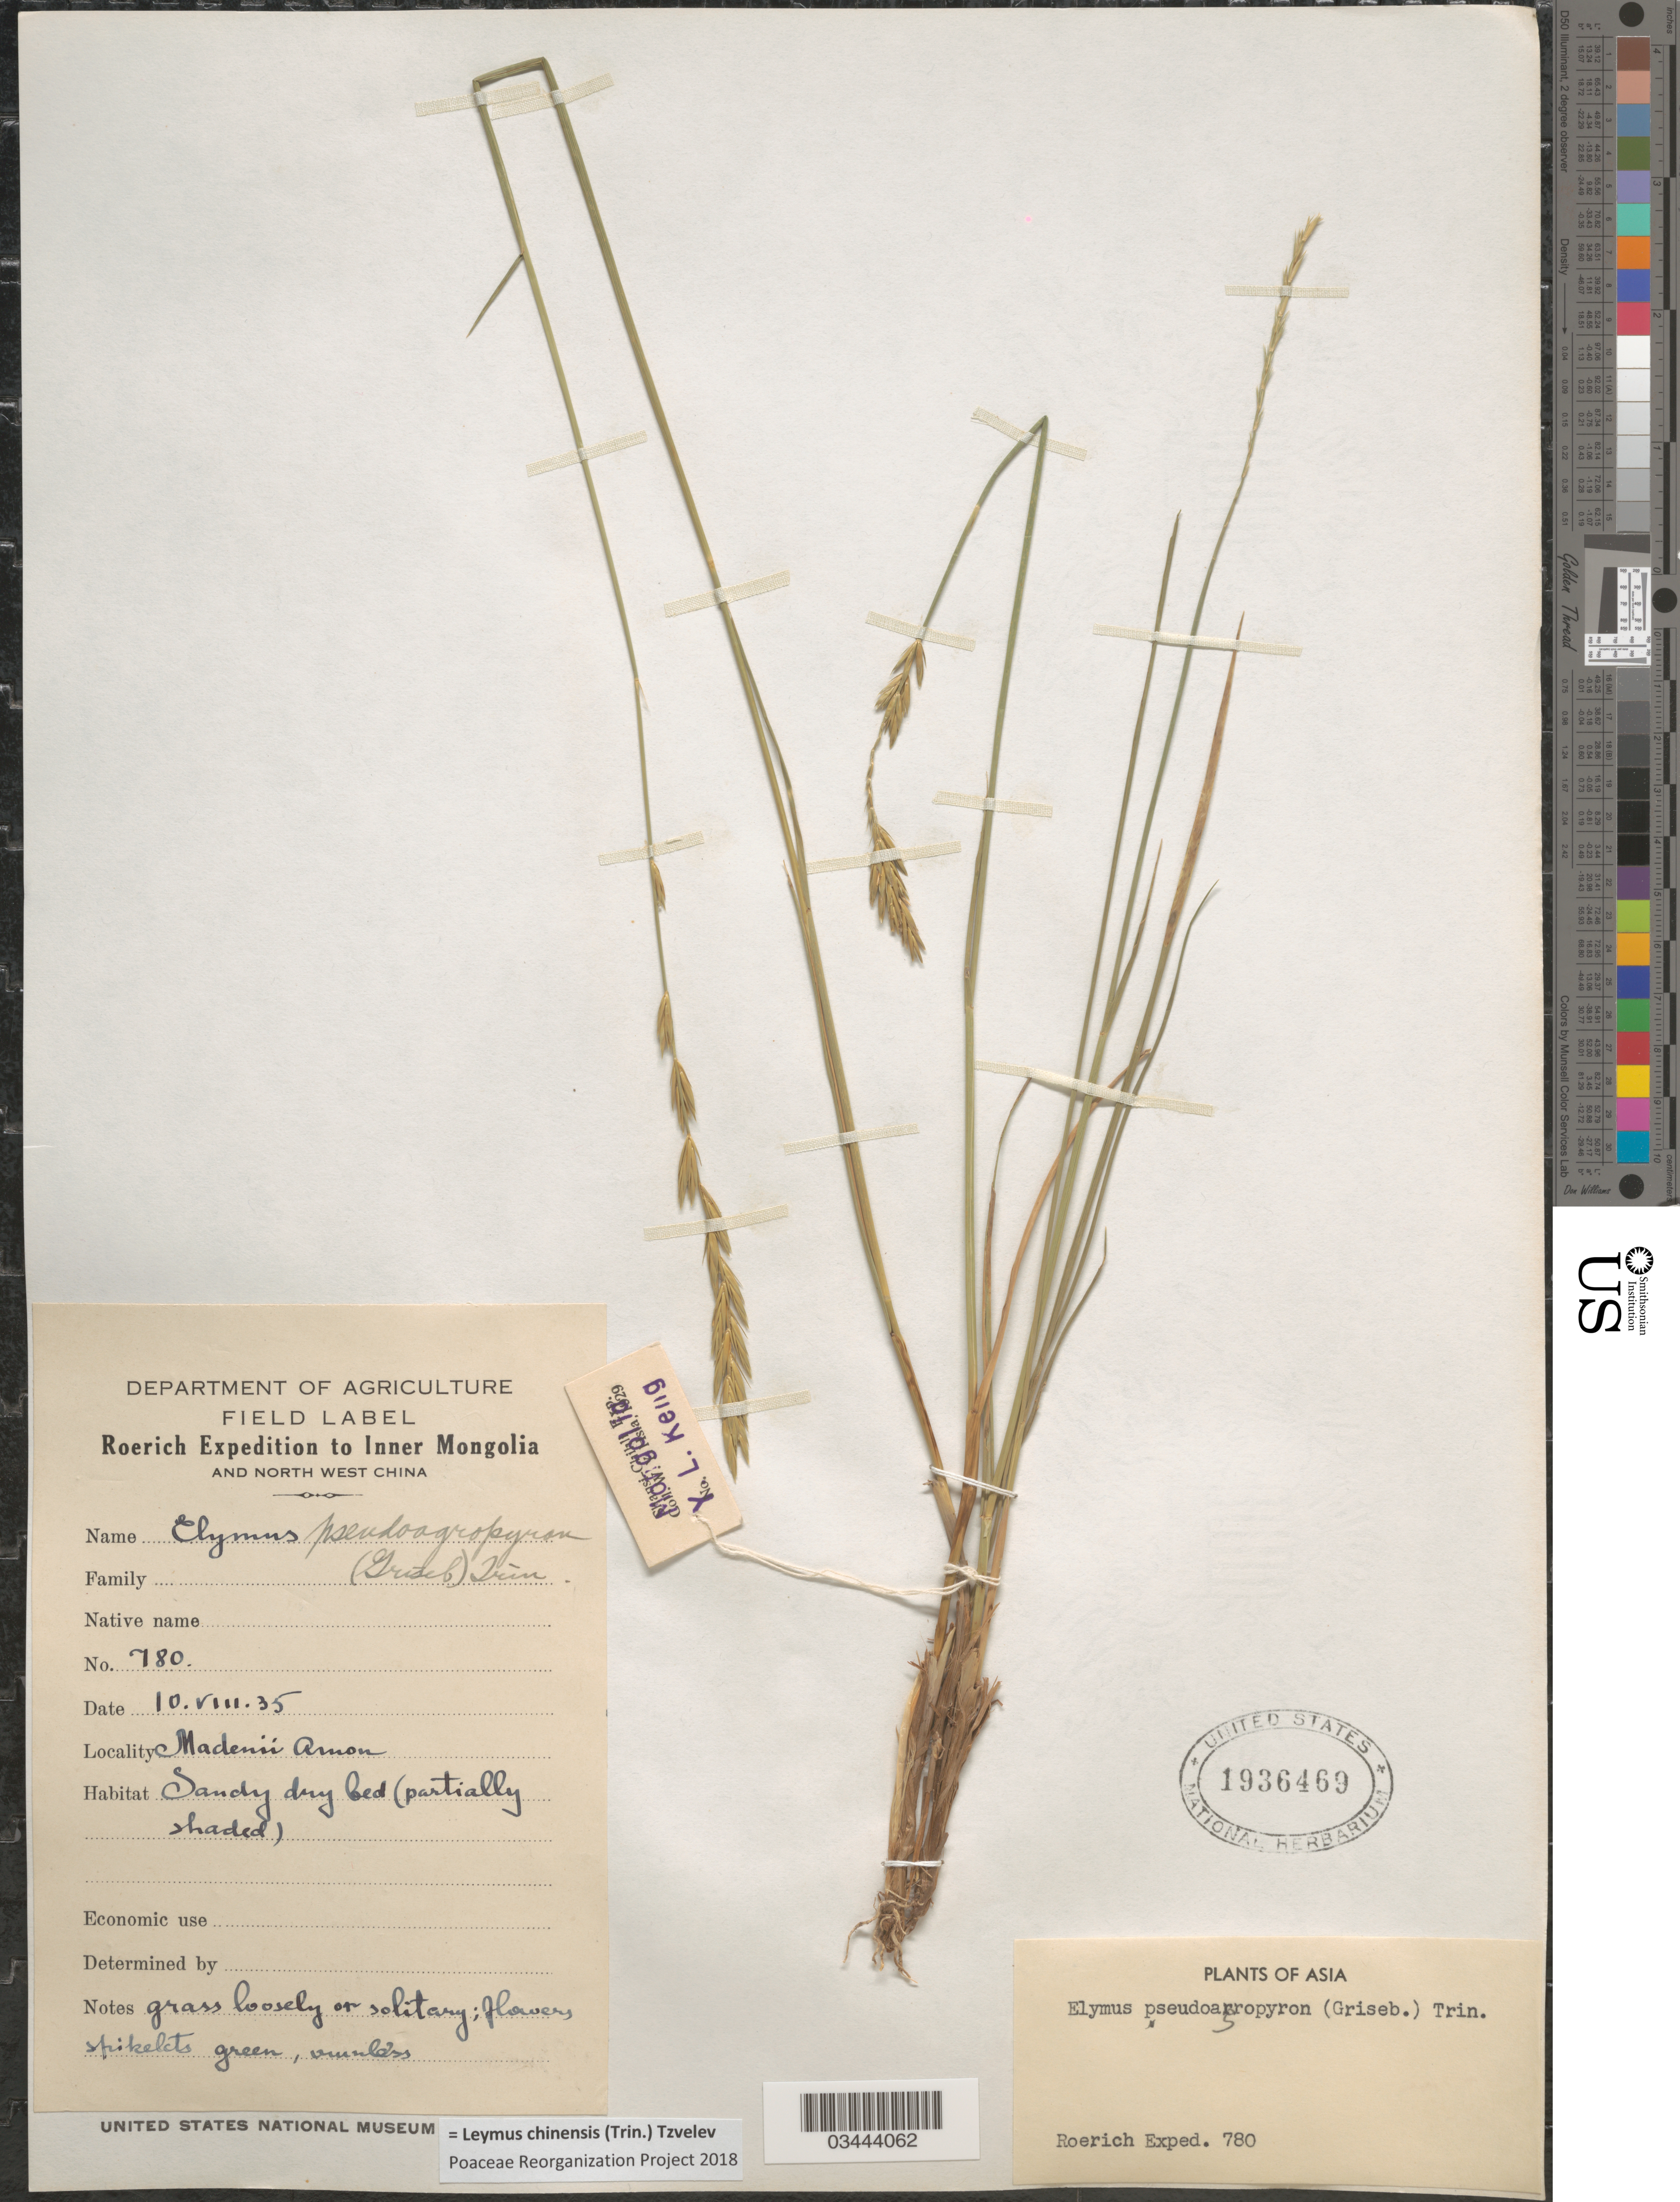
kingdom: Plantae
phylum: Tracheophyta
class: Liliopsida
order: Poales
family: Poaceae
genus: Leymus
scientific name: Leymus chinensis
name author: (Trin.) Tzvelev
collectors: Roerich Expedition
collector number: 780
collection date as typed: Transcribed d/m/y: 10/8/35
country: China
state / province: Nei Monggol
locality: To Inner Mongolia and North West China. Madenii [interpreted] Amon. Sandy dry bed (partially shaded). Shansi-Chihli Exp. [unsure placement]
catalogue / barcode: US 1936469